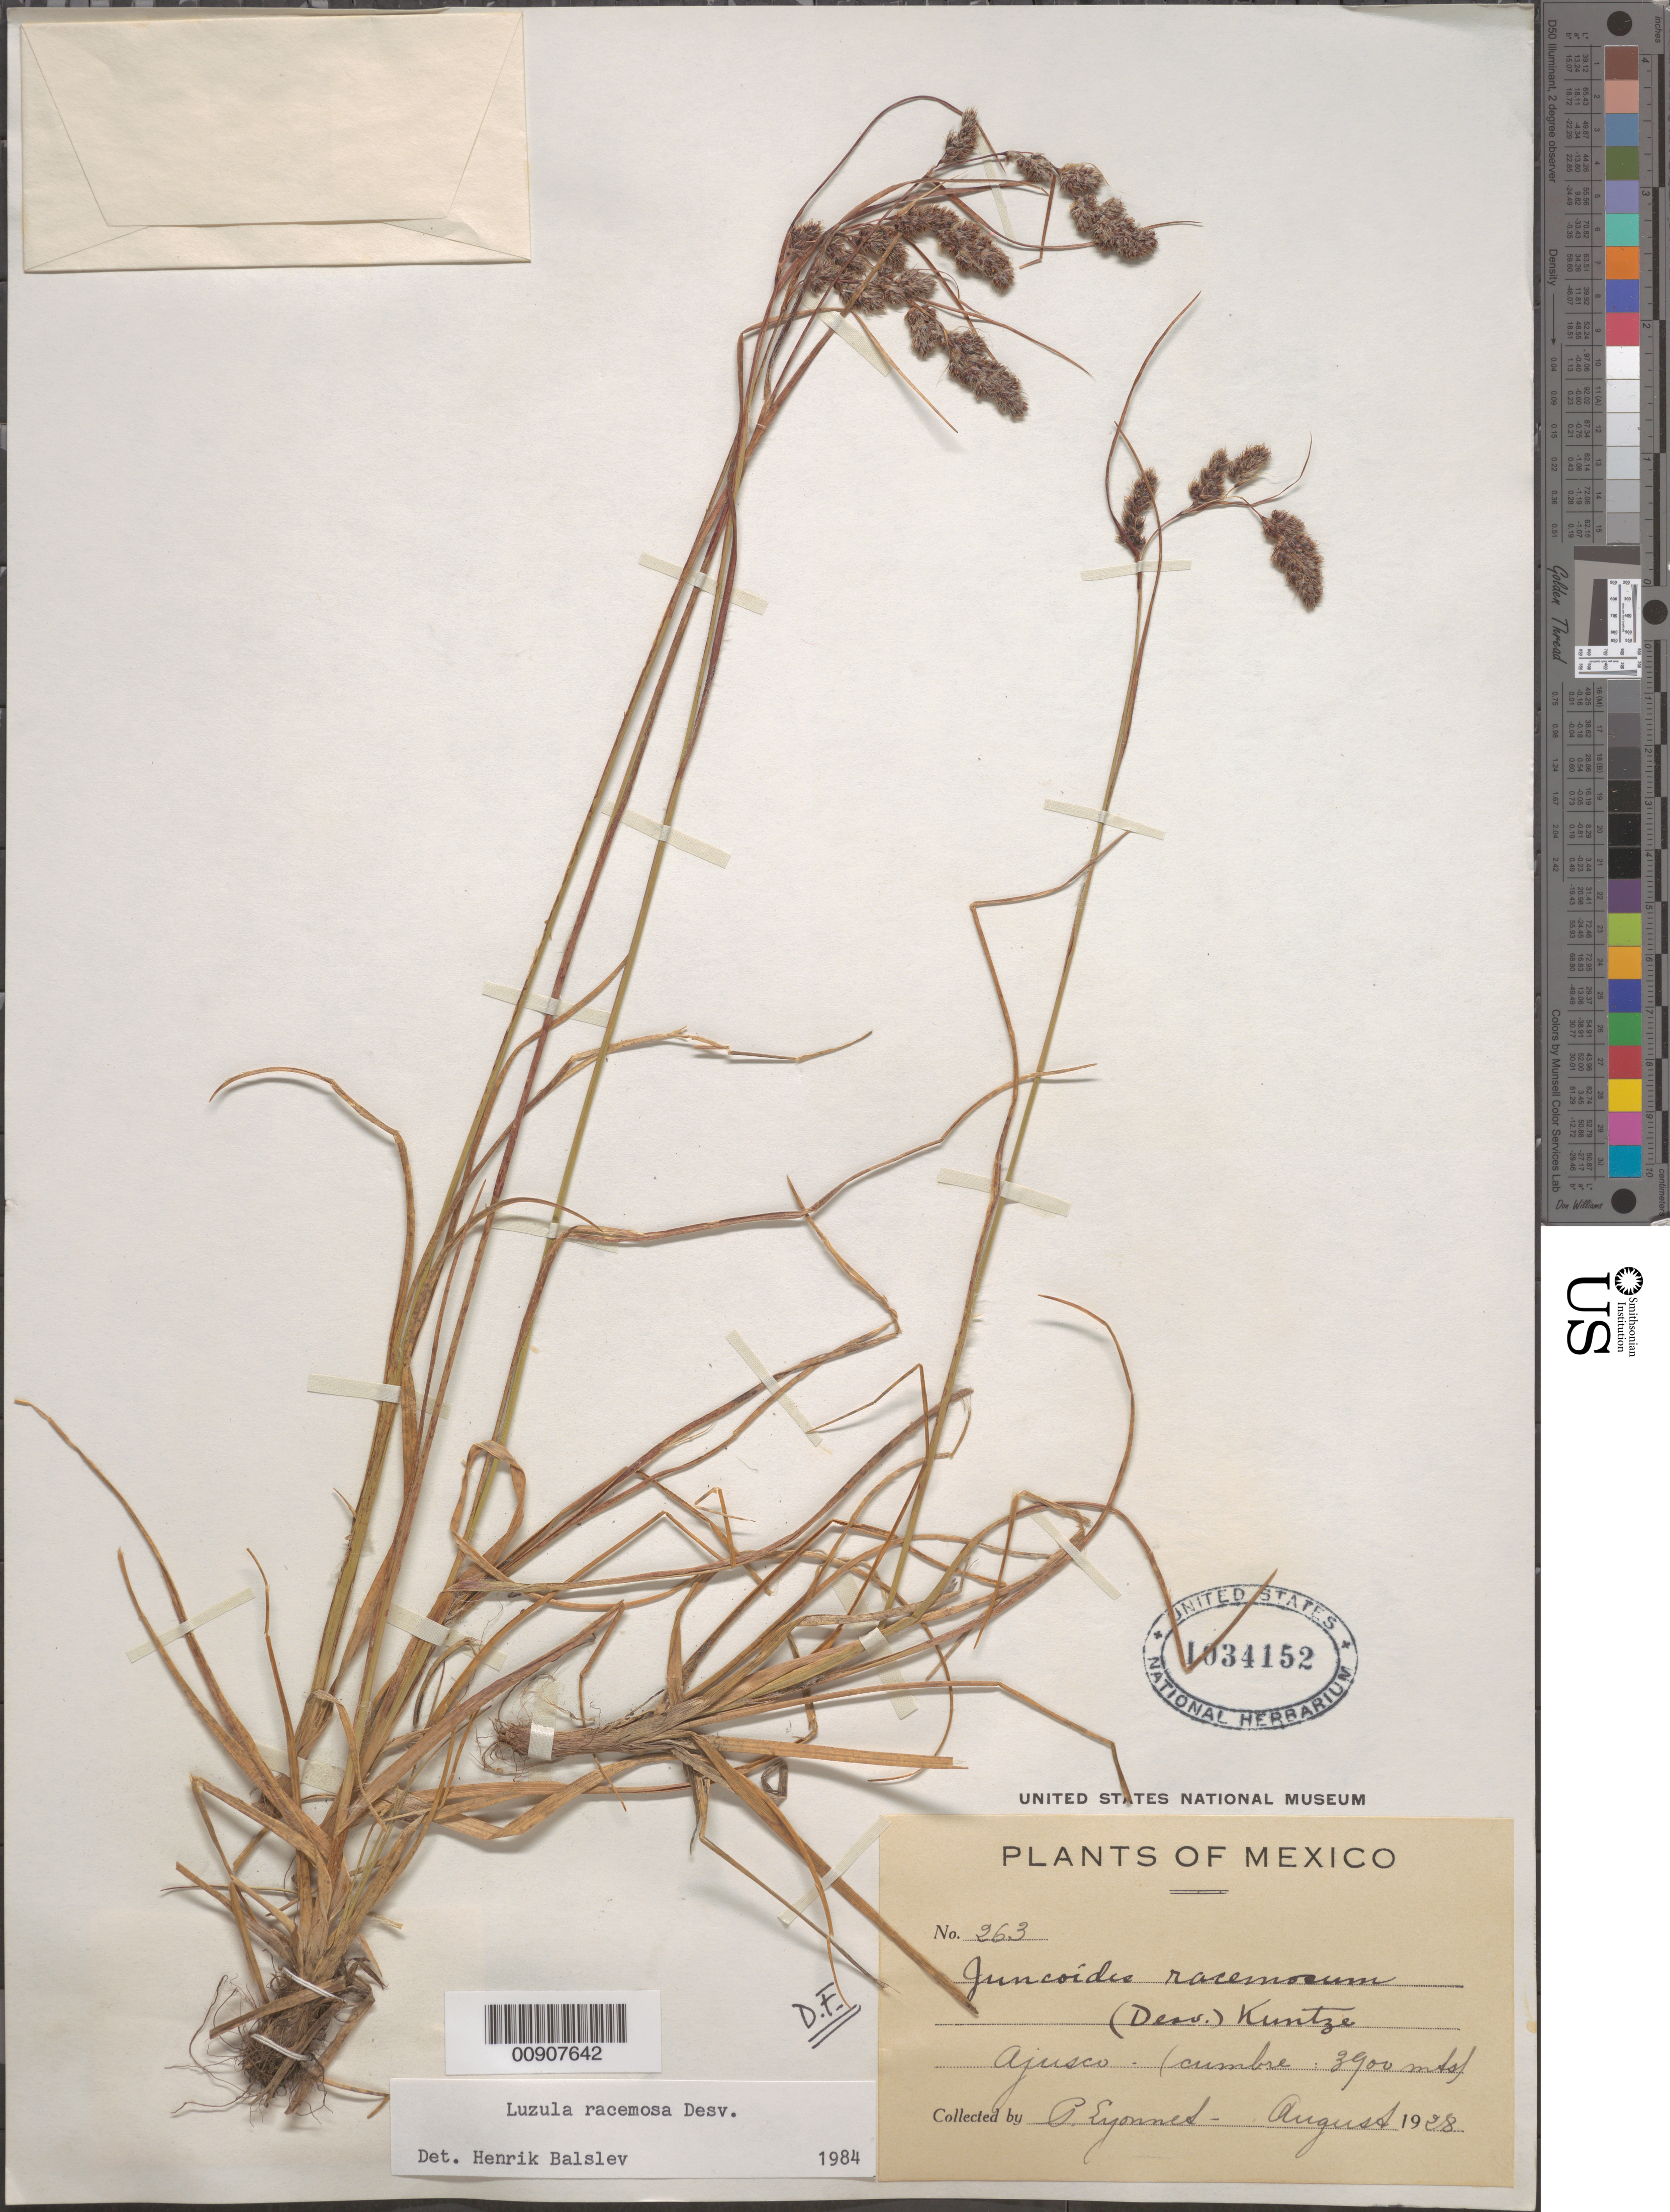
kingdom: Plantae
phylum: Tracheophyta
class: Liliopsida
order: Poales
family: Juncaceae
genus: Luzula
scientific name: Luzula racemosa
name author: Desv.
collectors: Bro. E. Lyonnet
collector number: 263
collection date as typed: Aug 1928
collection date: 1928-08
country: Mexico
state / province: Distrito Federal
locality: Ajusco - Cumbre.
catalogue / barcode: US 1034152